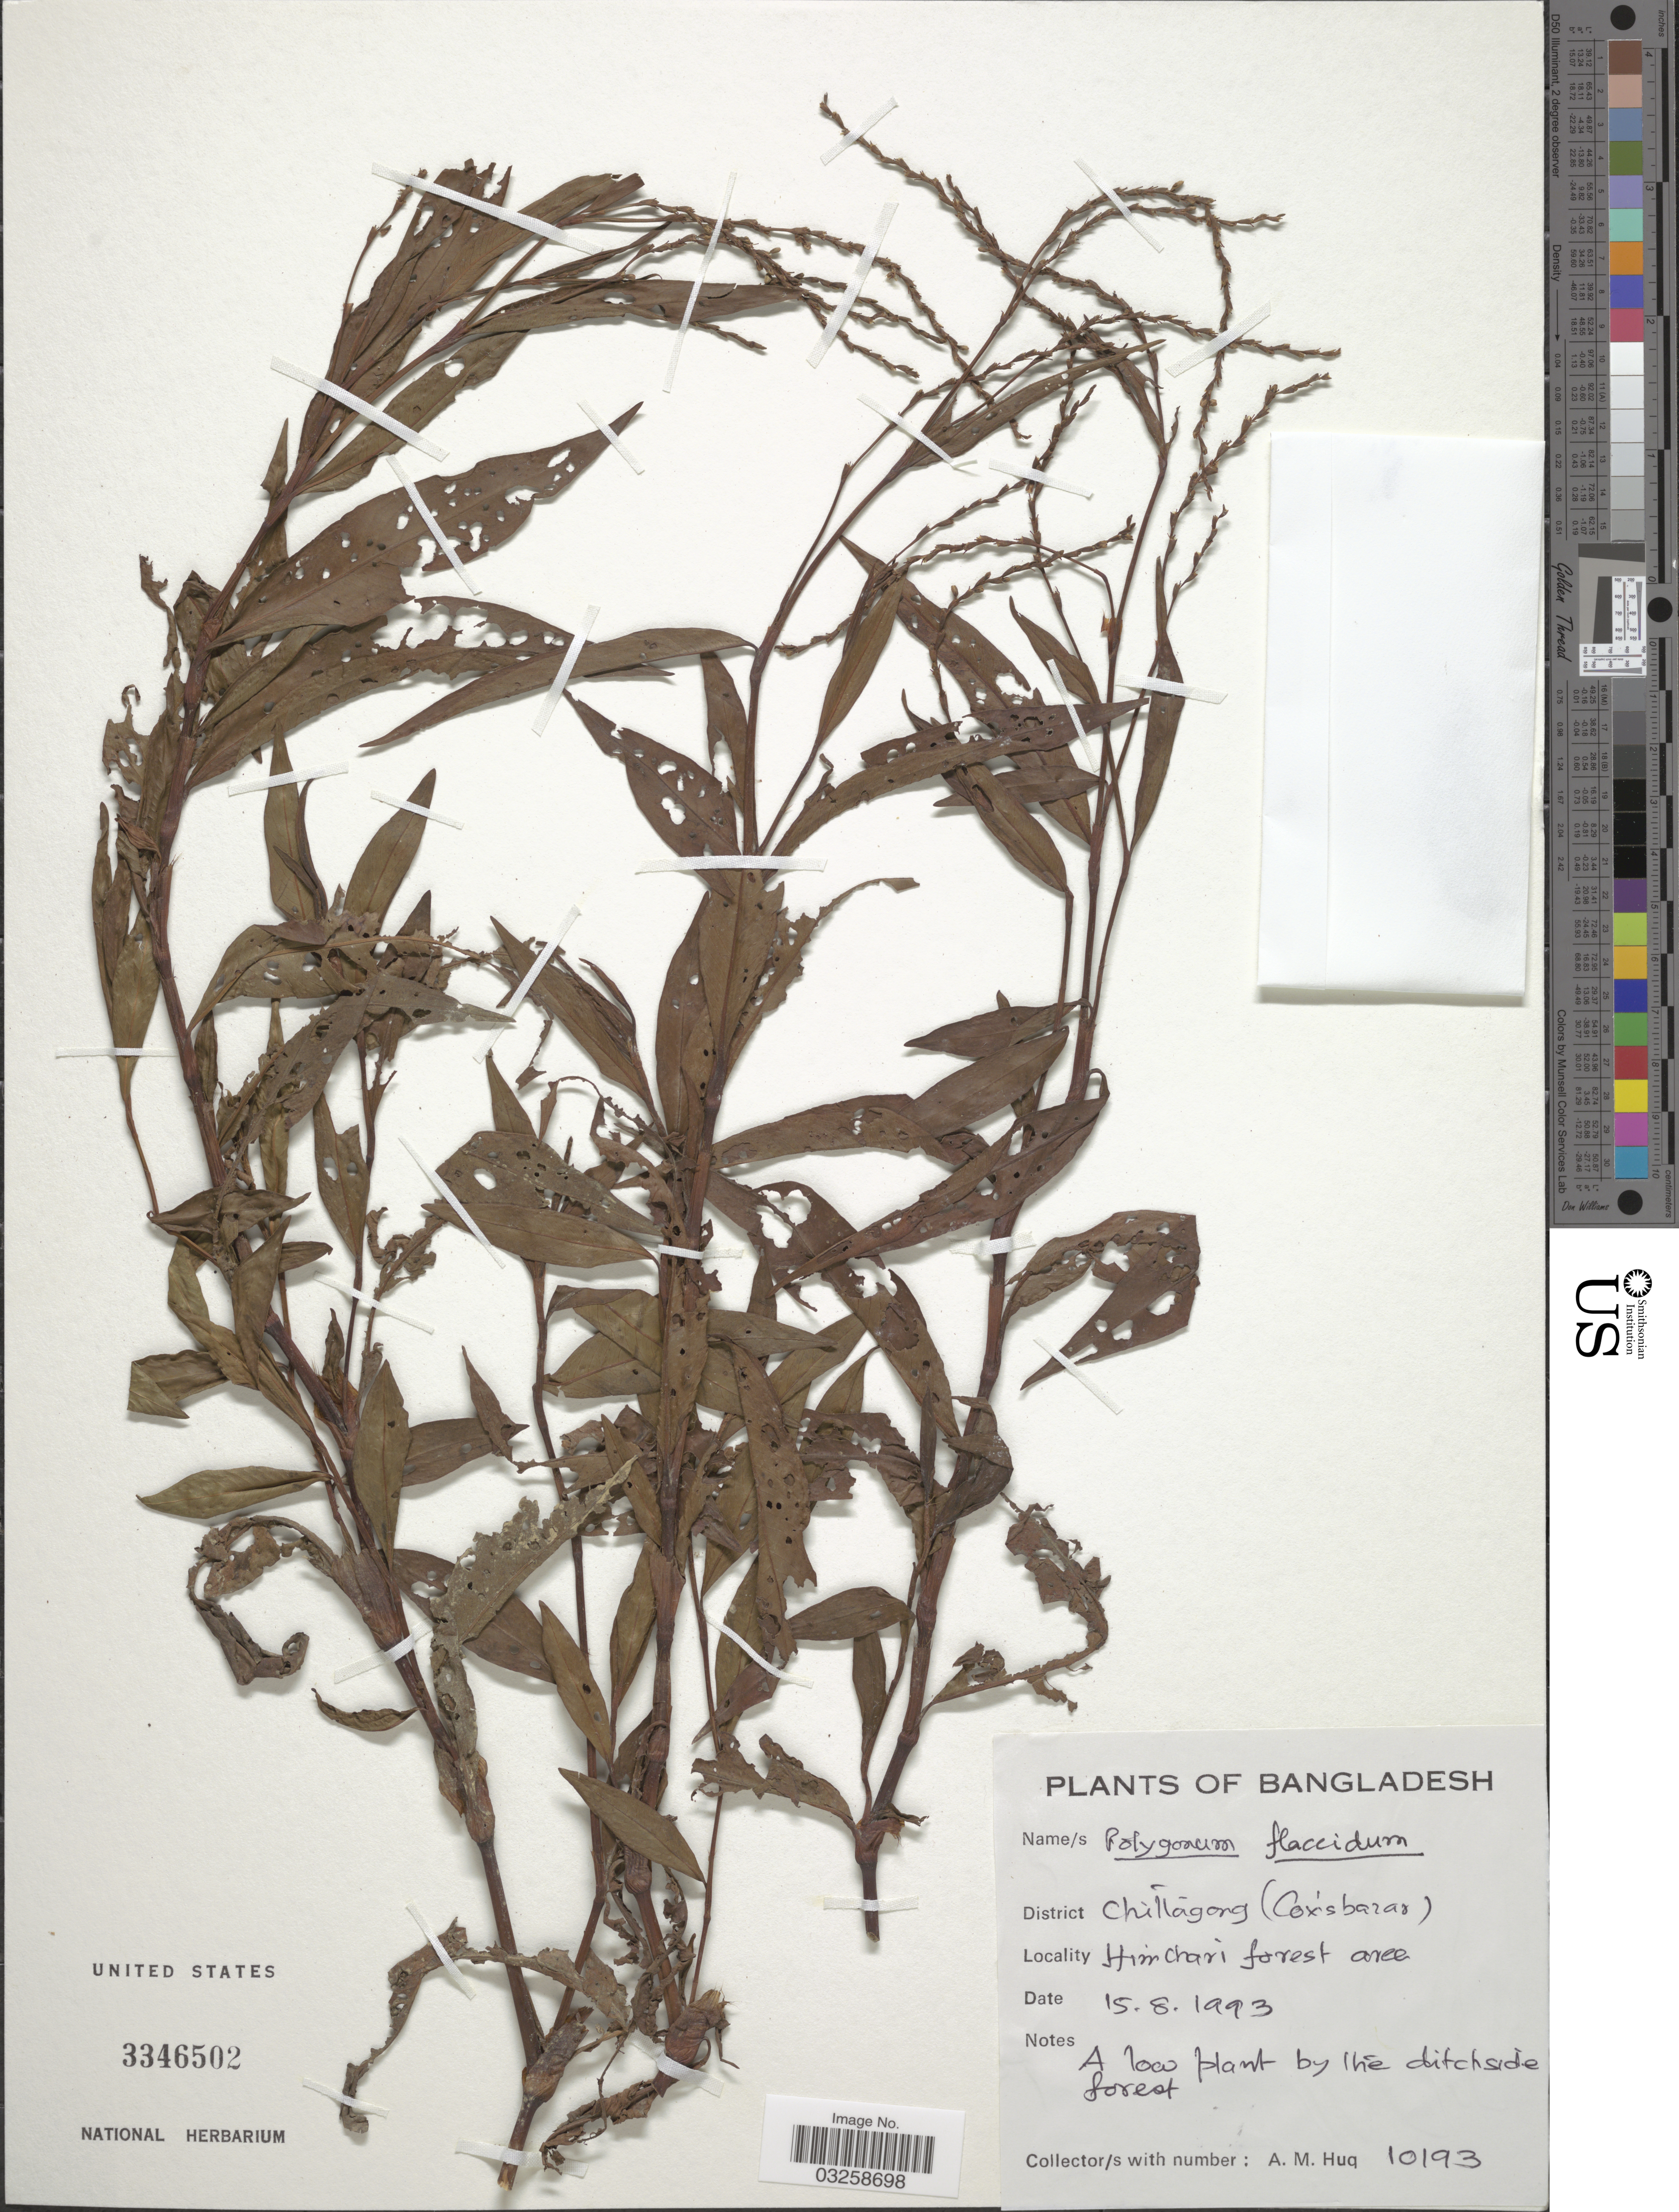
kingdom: Plantae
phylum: Tracheophyta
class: Magnoliopsida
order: Caryophyllales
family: Polygonaceae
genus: Polygonum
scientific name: Polygonum hydropiper var. flaccidum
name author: (Meisn.) Steward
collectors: A. M. Huq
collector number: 10193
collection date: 1993-08-15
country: Bangladesh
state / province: Chittagong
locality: District Chittagong (Cox's bazar). Himchari forest area.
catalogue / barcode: US 3346502